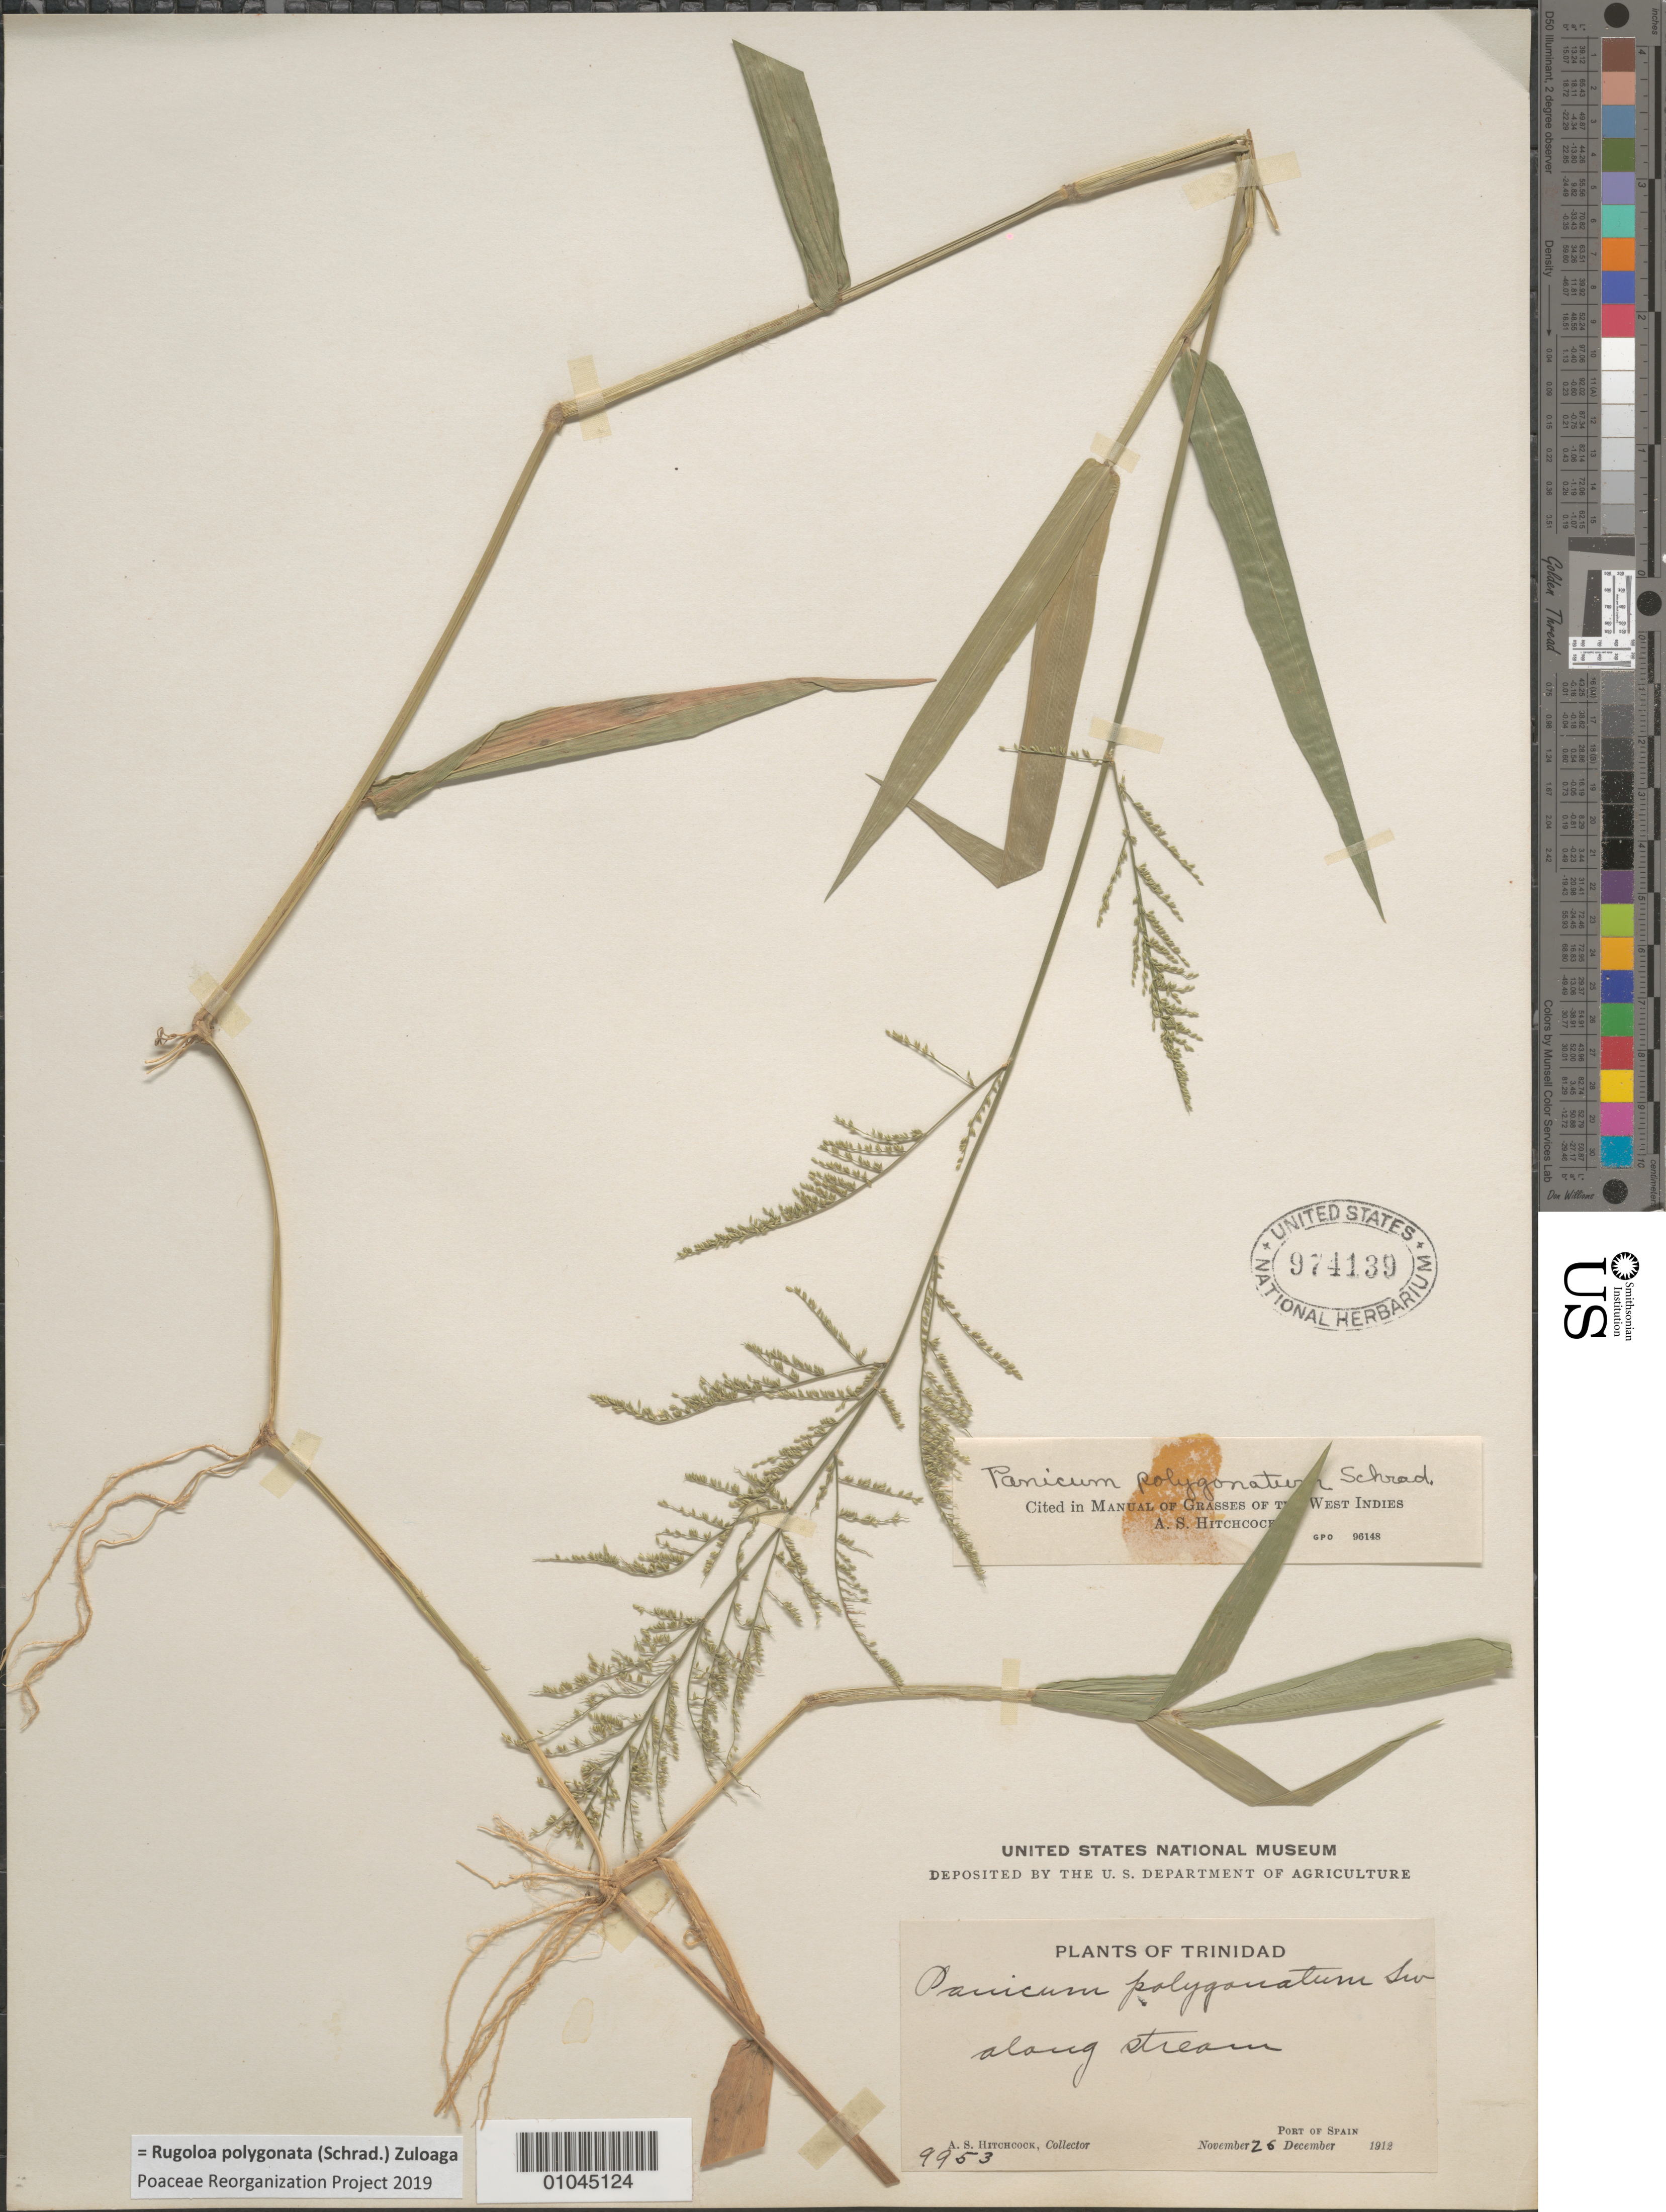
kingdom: Plantae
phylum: Tracheophyta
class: Liliopsida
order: Poales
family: Poaceae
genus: Panicum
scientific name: Panicum polygonatum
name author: Schrad.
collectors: A. S. Hitchcock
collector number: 9953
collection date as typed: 26 Nov 1912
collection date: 1912-11-26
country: Trinidad and Tobago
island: Trinidad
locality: Port of Spain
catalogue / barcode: US 974139